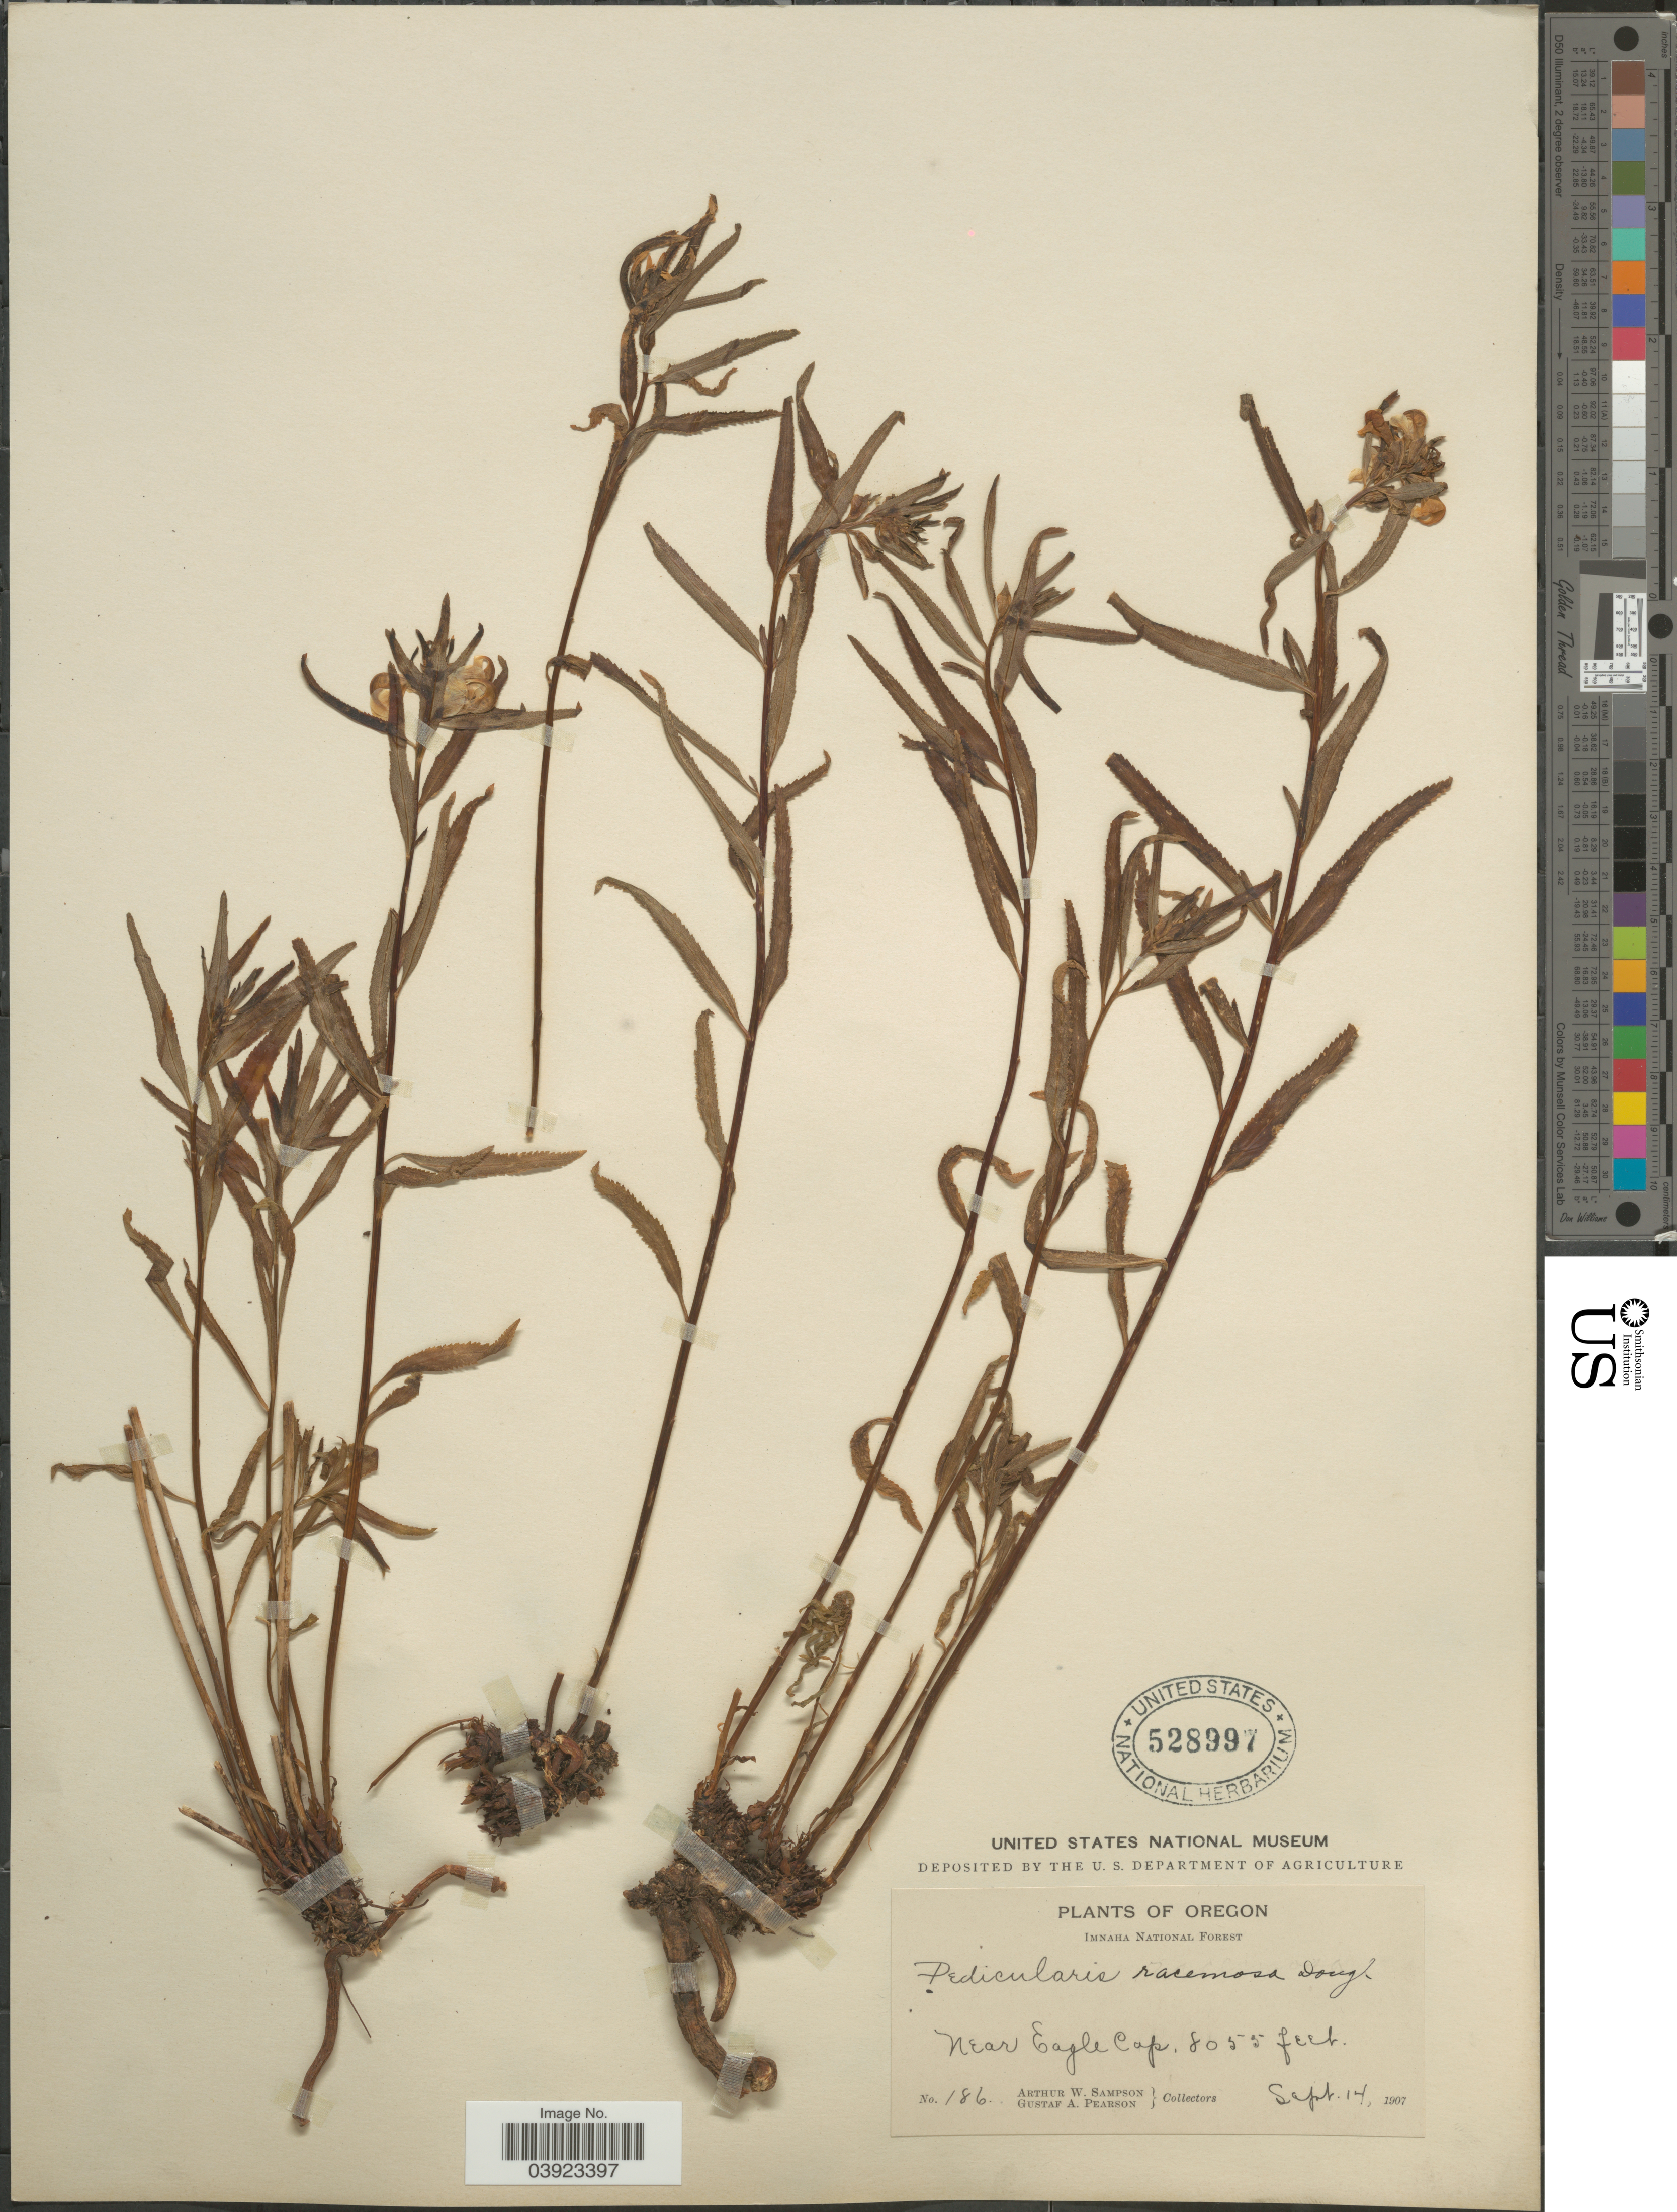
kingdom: Plantae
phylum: Tracheophyta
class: Magnoliopsida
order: Lamiales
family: Orobanchaceae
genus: Pedicularis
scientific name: Pedicularis racemosa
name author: Douglas ex Benth.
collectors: A. Sampson & G. Pearson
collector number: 186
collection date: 1907-09-14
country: United States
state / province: Oregon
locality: Imnaha National Forest. Near Eagle Cap.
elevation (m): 2455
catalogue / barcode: US 528997